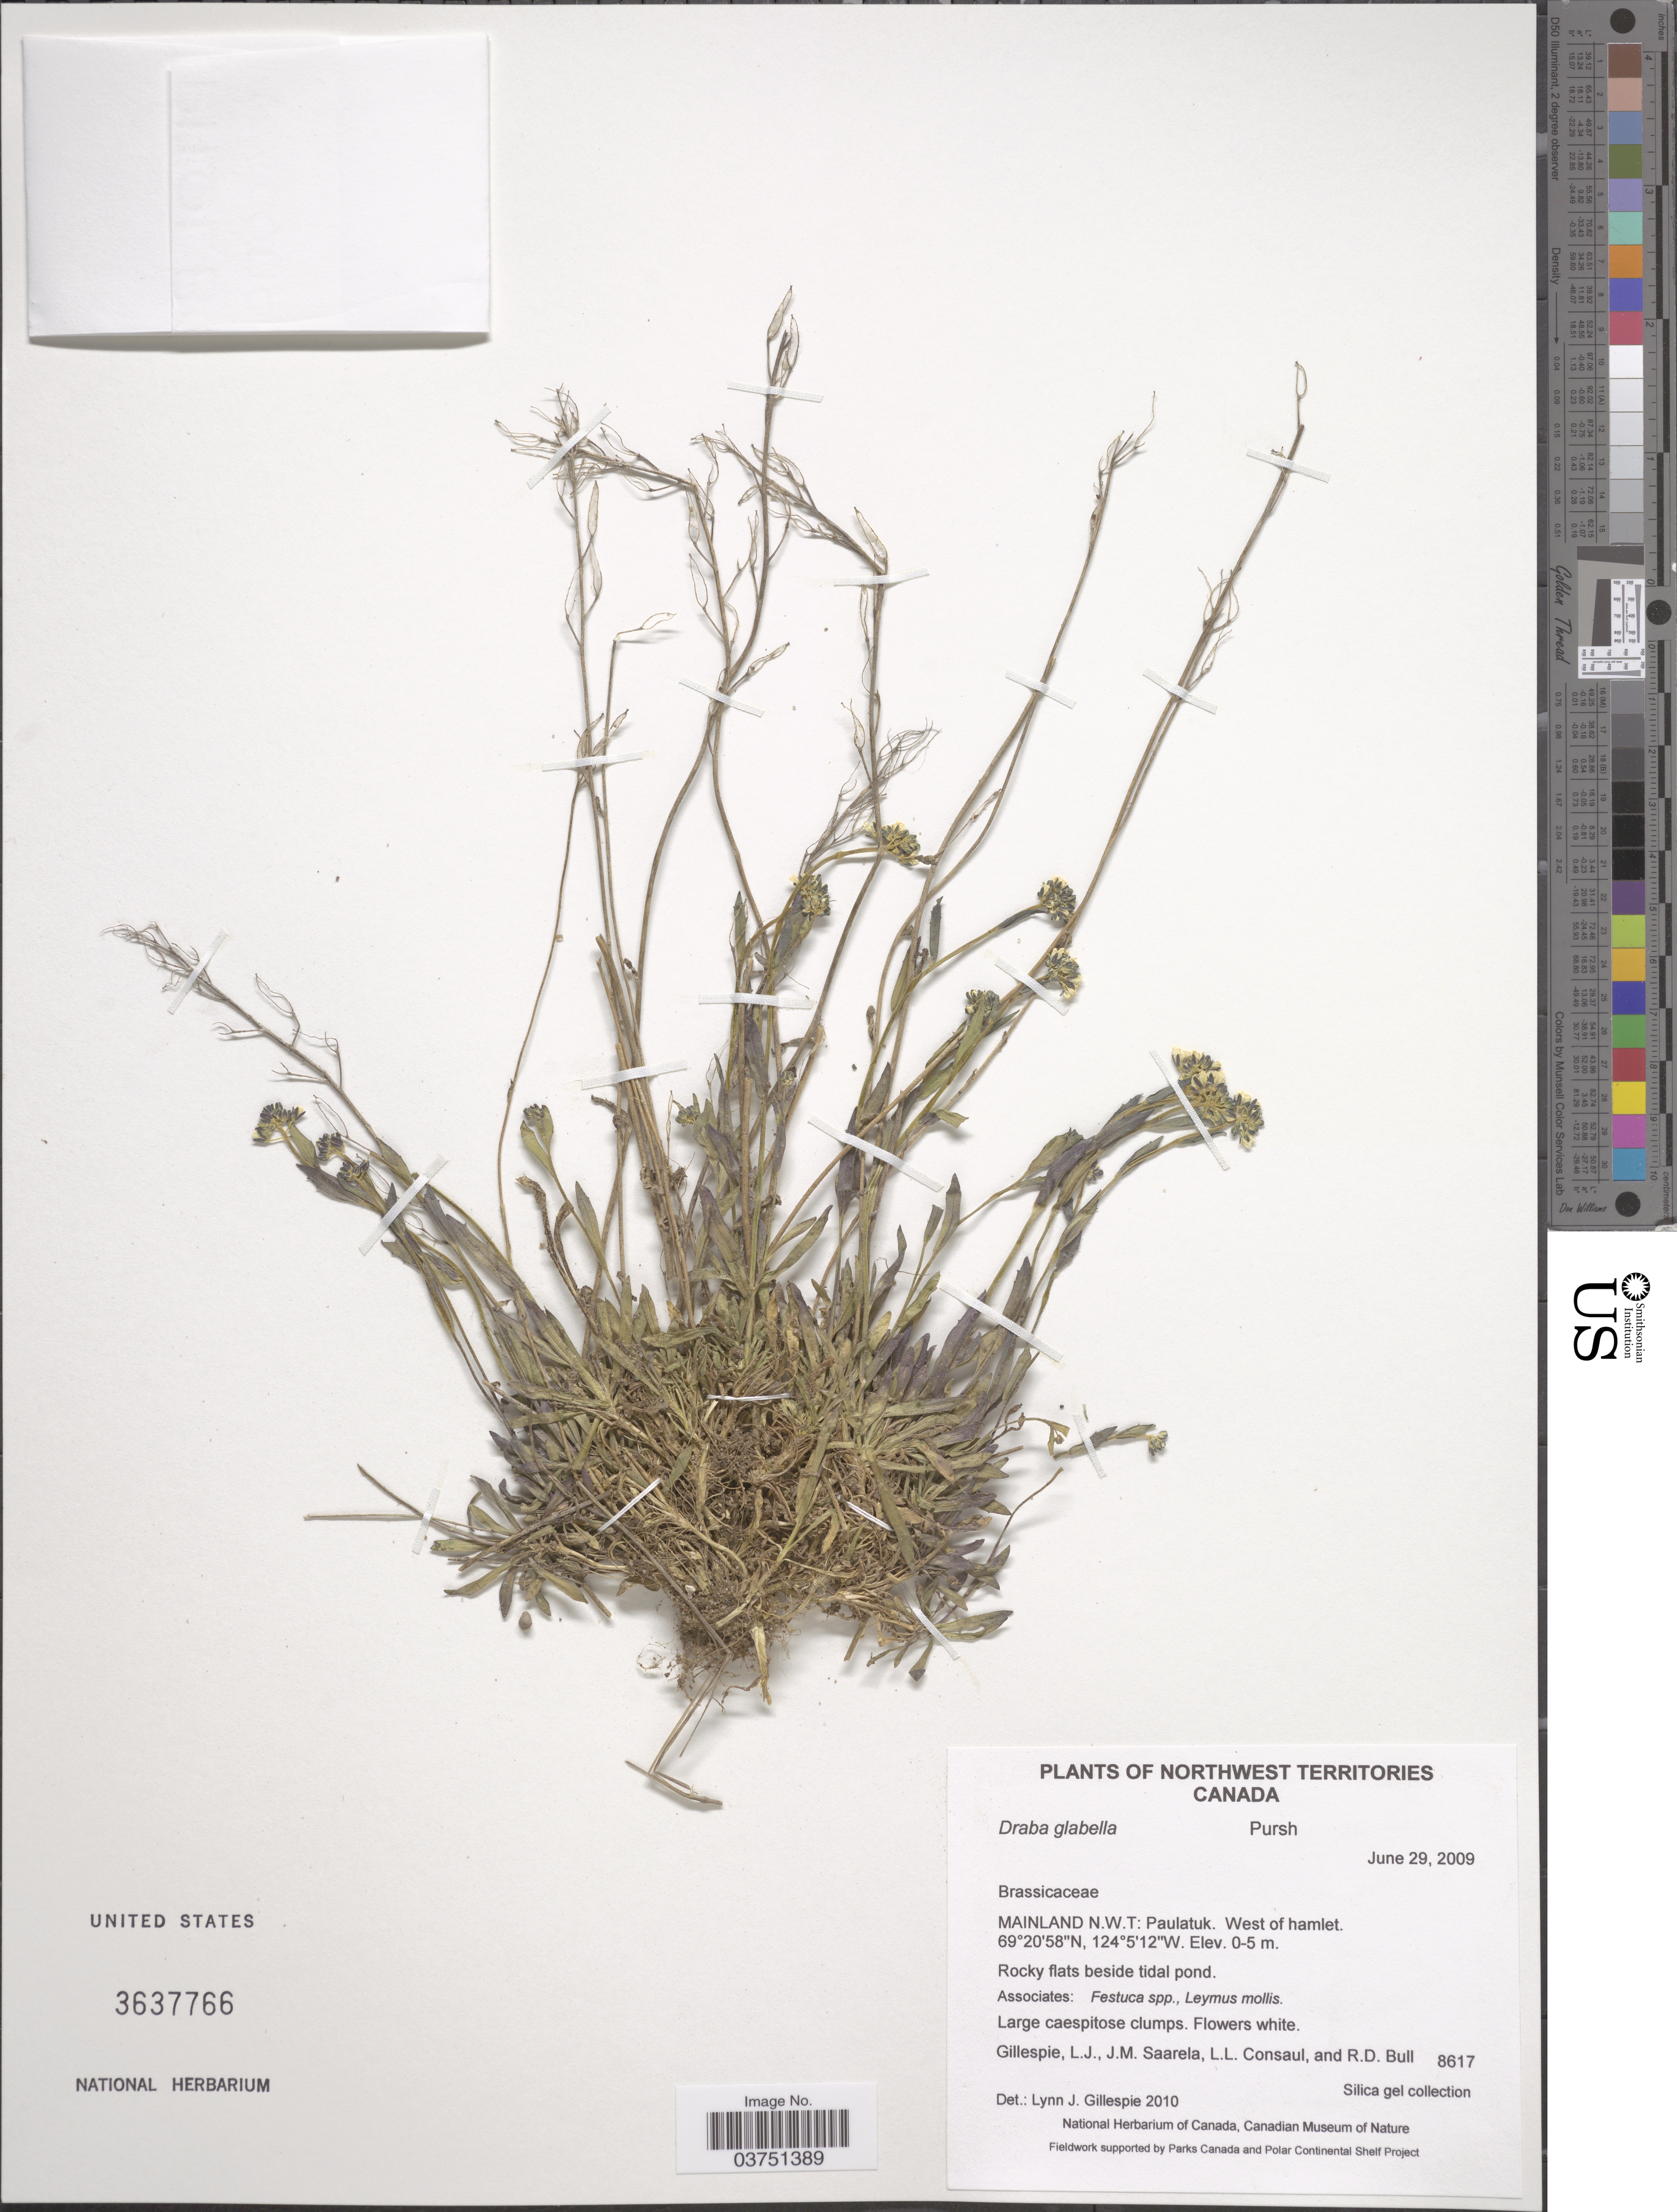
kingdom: Plantae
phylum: Tracheophyta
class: Magnoliopsida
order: Brassicales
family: Brassicaceae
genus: Draba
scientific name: Draba glabella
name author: Pursh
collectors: L. Gillespie, J. Saarela, L. Consaul & R. Bull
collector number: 8617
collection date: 2009-06-29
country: Canada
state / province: Northwest Territories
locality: Mainland: Paulatuk. West of hamlet.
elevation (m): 0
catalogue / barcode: US 3637766